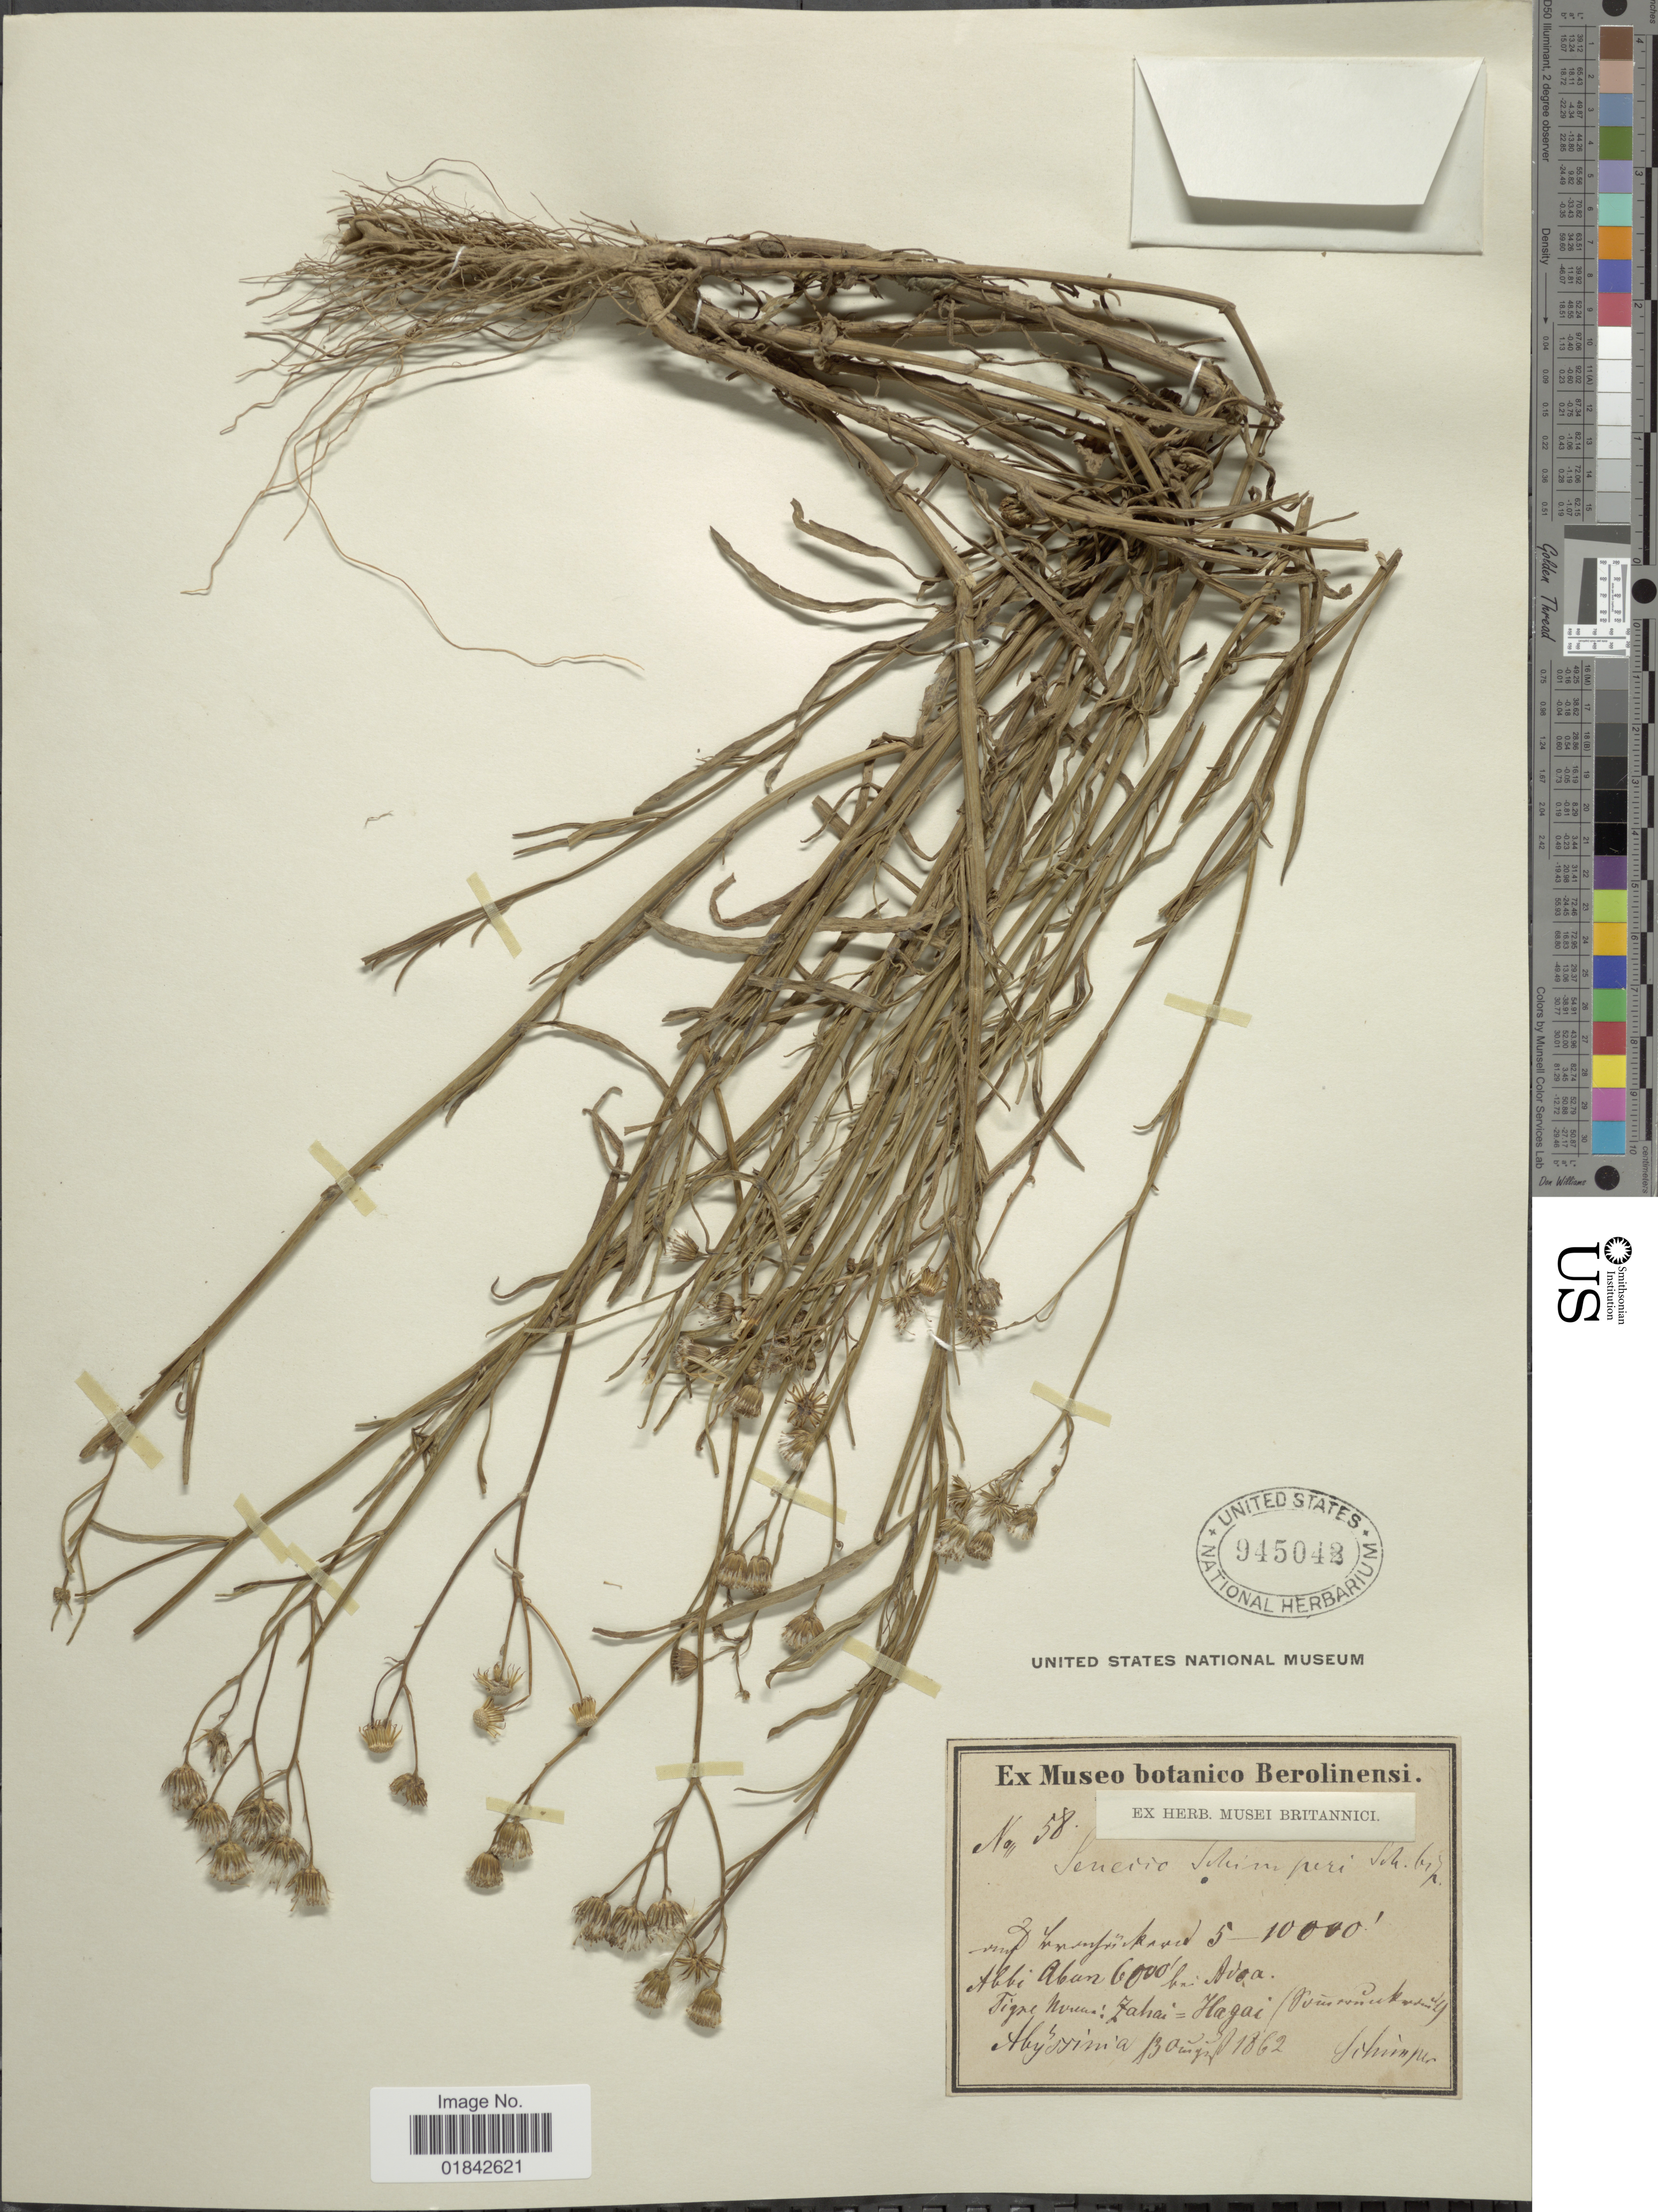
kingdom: Plantae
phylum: Tracheophyta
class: Magnoliopsida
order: Asterales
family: Asteraceae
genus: Senecio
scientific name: Senecio schimperi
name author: Sch. Bip.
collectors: -. Schimper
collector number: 58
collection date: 1862-08-13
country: Eritrea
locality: Abyssinia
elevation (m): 1524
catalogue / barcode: US 945042